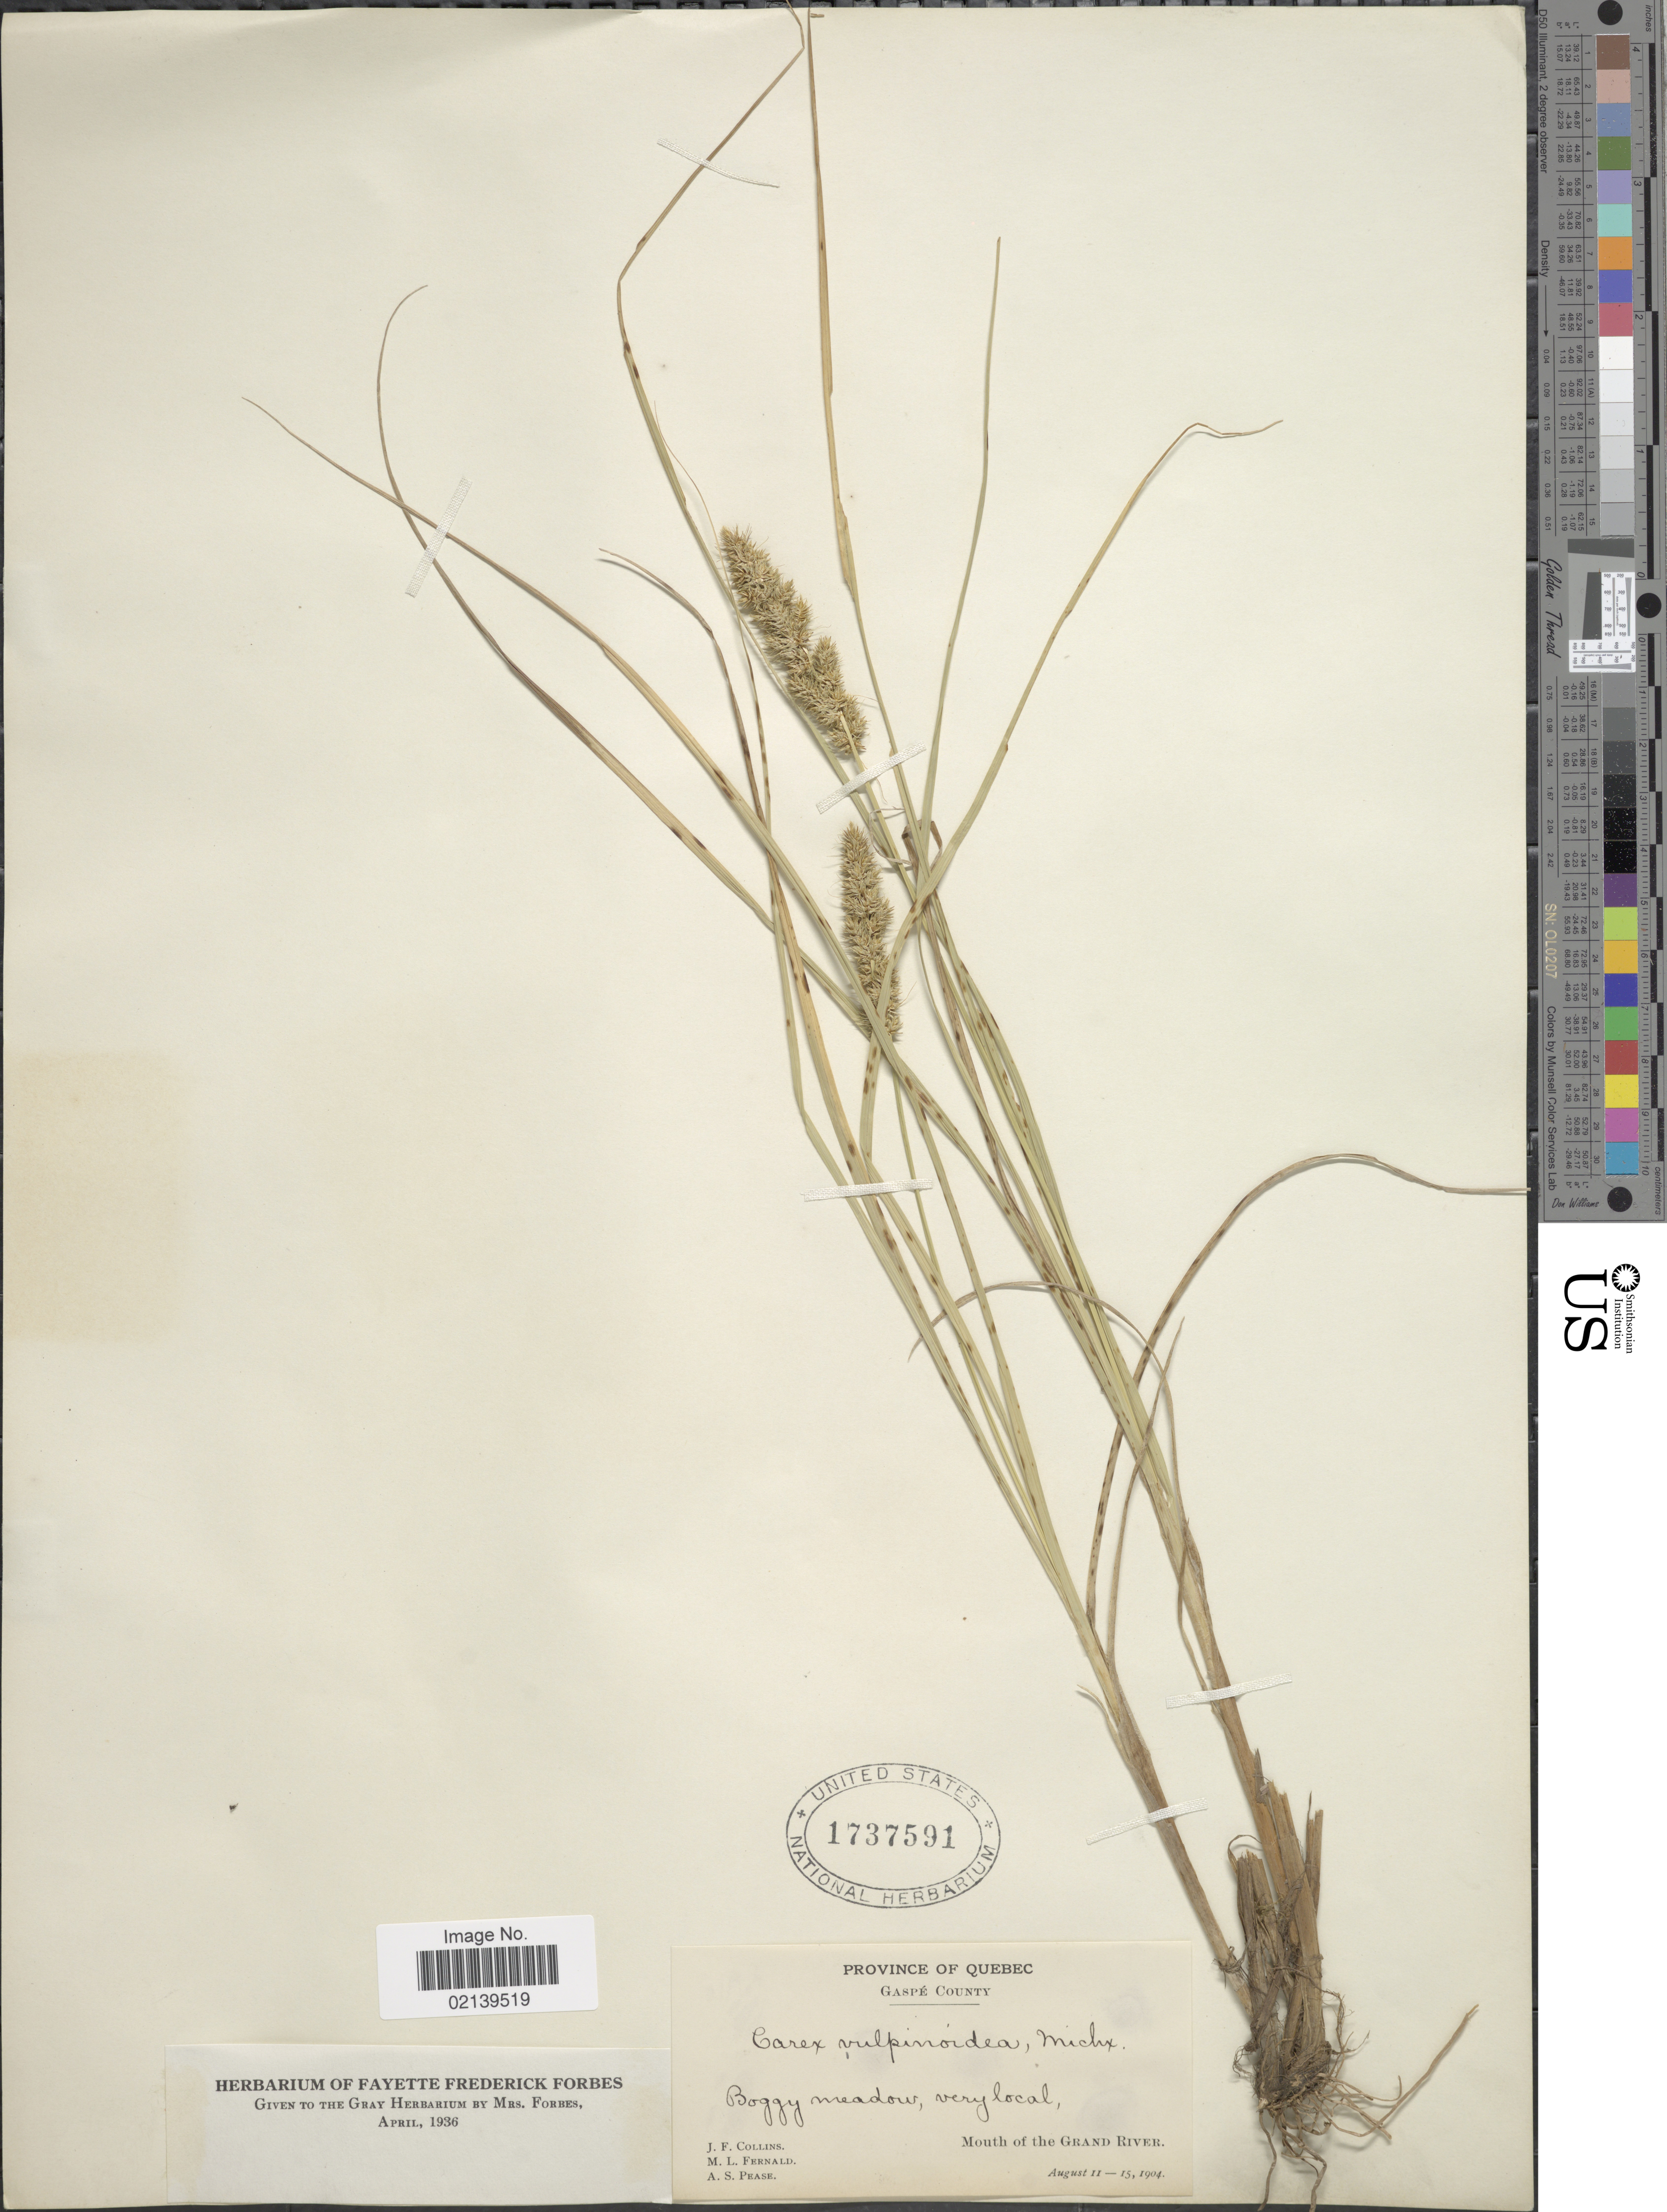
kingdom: Plantae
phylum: Tracheophyta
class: Liliopsida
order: Poales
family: Cyperaceae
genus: Carex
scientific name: Carex vulpinoidea Michx.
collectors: J. Collins, M. L. Fernald & A. S. Pease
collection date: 1904-08-11/1904-08-15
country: Canada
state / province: Quebec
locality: Province of Quebec, Gaspe County, Mouth of the Grand River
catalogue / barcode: US 1737591